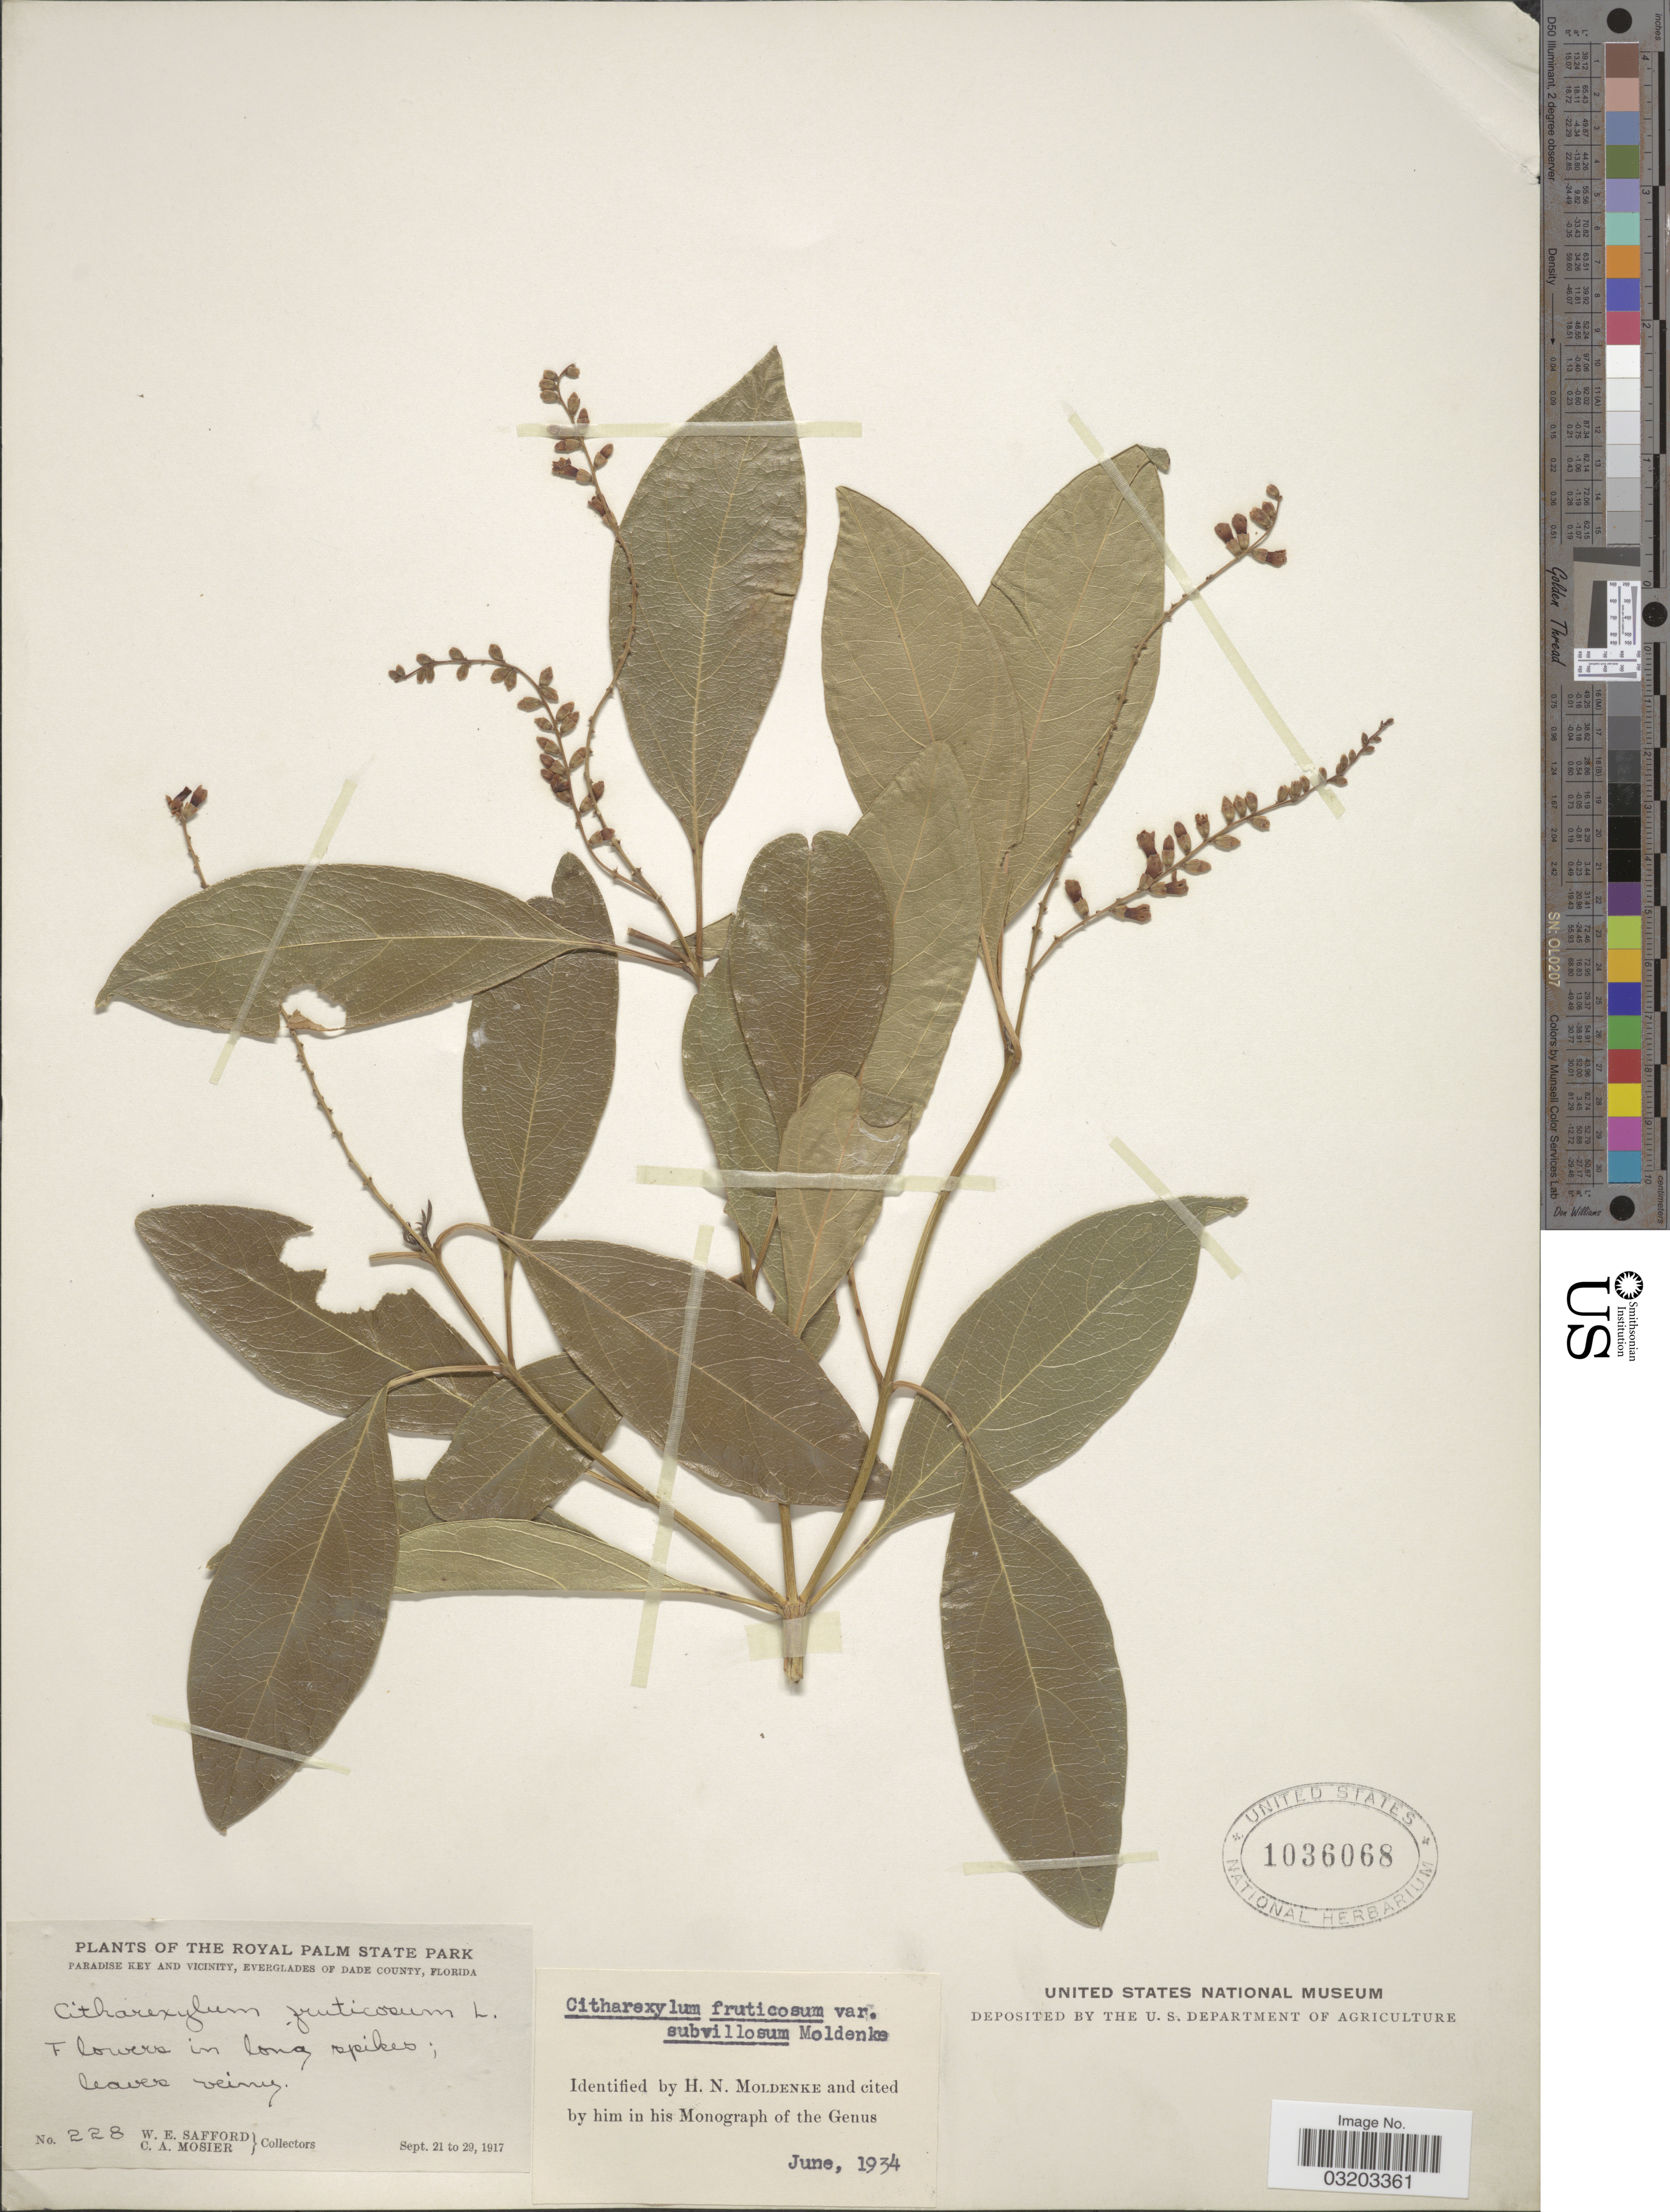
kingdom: Plantae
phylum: Tracheophyta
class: Magnoliopsida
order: Lamiales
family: Verbenaceae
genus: Citharexylum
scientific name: Citharexylum fruticosum var. subvillosum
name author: Moldenke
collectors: W. E. Safford & C. A. Mosier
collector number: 228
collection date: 1917-09-21/1917-09-29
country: United States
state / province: Florida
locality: The Royal Palm State Park. Paradise Key and Vicinity, Everglades of Dade County.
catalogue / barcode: US 1036068